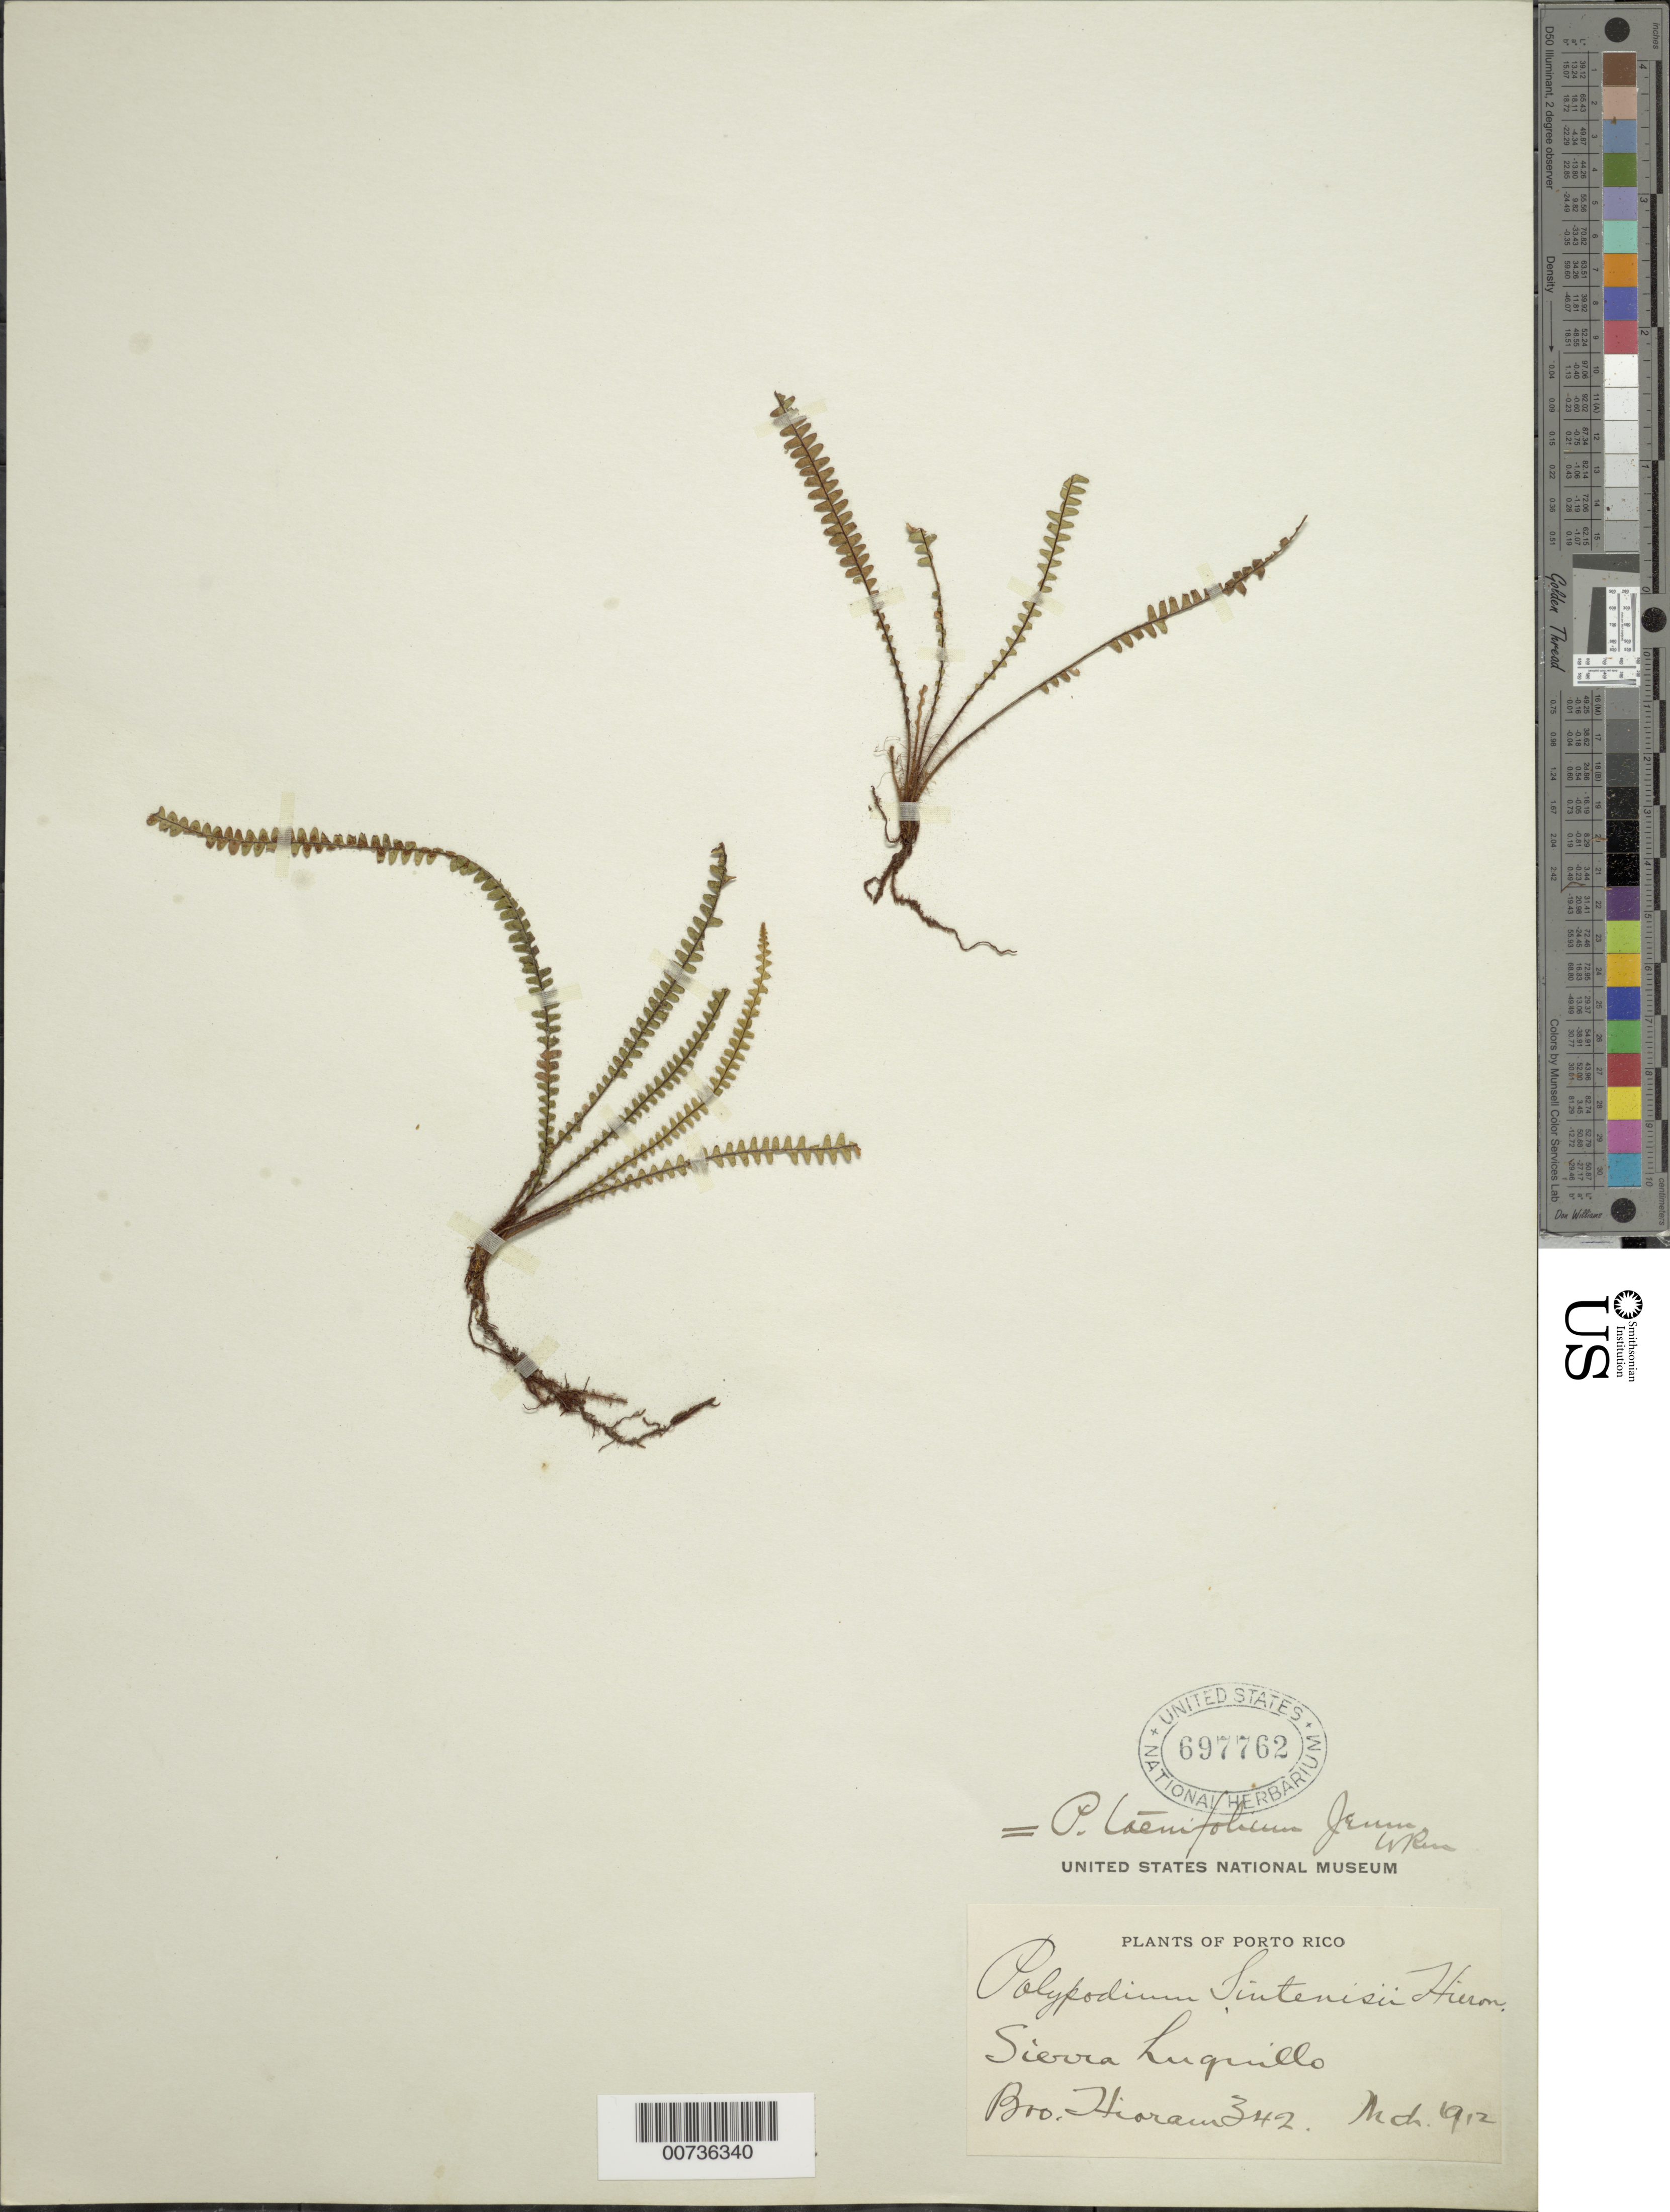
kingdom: Plantae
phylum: Tracheophyta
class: Polypodiopsida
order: Polypodiales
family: Polypodiaceae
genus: Moranopteris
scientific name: Moranopteris taenifolia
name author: (Jenman) R. Y. Hirai & J. Prado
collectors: Bro. Hioram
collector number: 342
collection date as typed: Mar 1912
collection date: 1912-03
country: Puerto Rico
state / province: Luquillo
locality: Sierra Luquillo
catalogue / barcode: US 697762